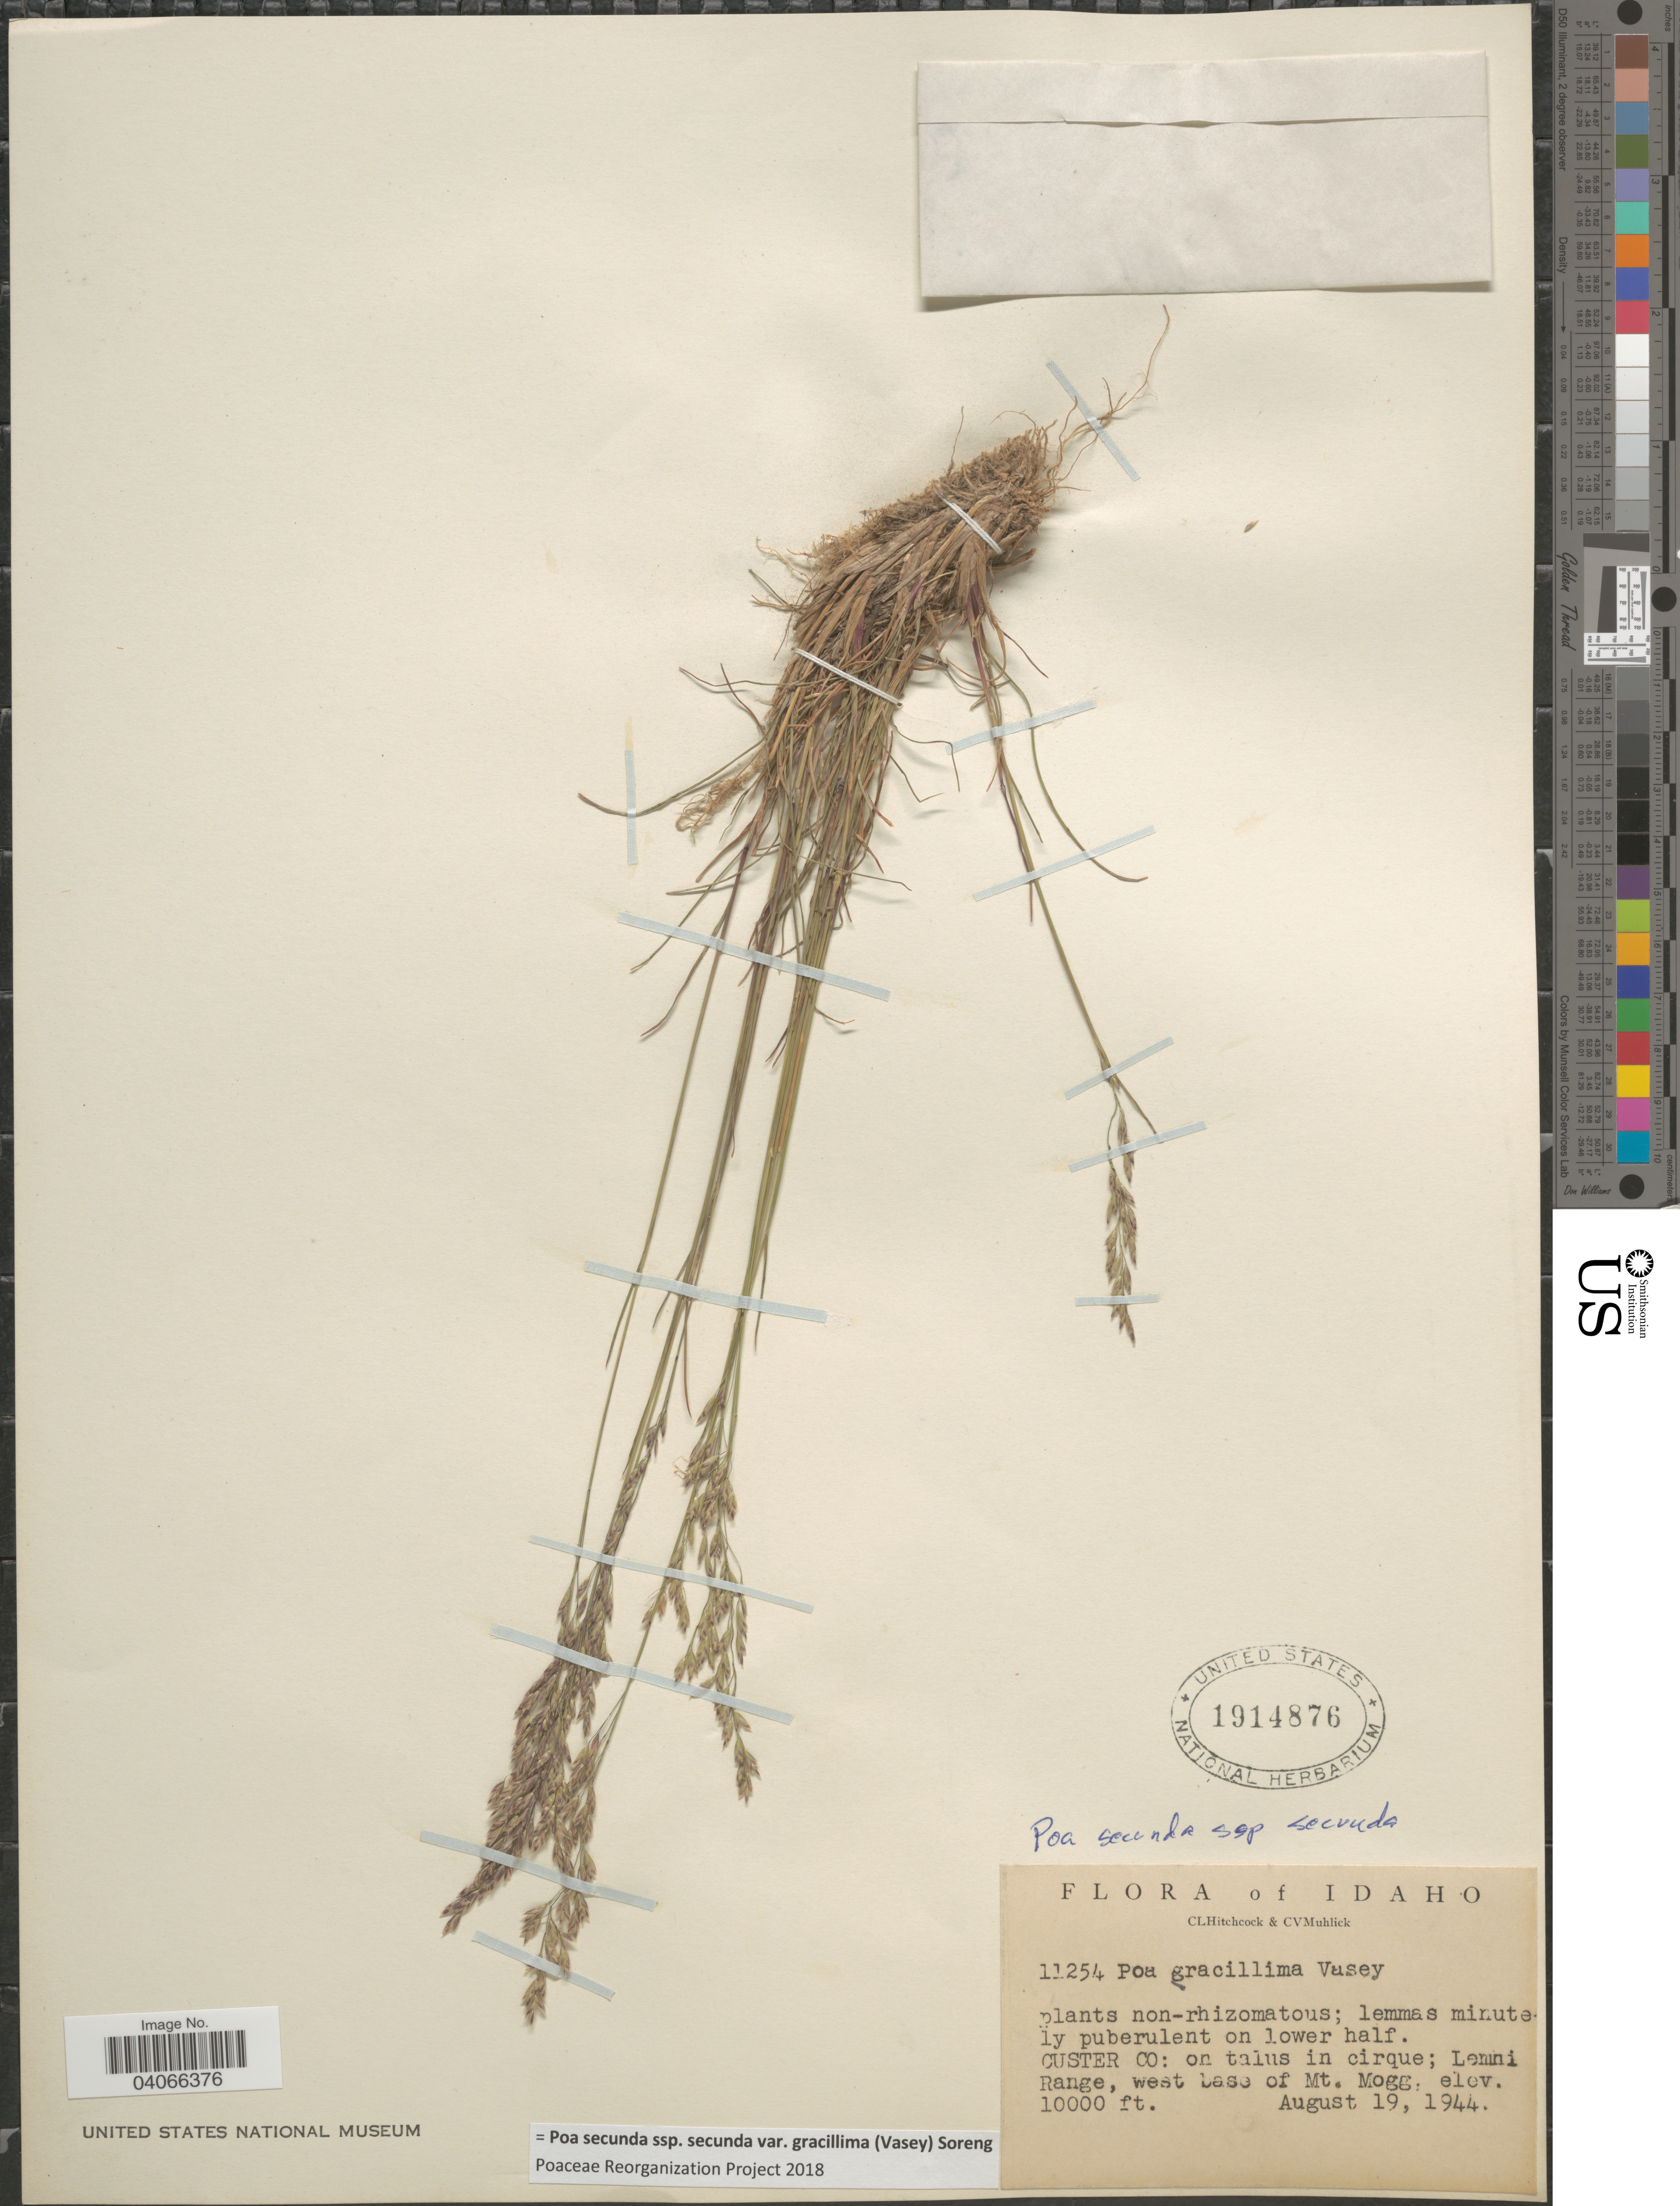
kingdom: Plantae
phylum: Tracheophyta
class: Liliopsida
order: Poales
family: Poaceae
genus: Poa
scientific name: Poa secunda subsp. secunda var. gracillima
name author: (Vasey) Soreng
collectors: C. L. Hitchcock & C. V. Muhlick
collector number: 11254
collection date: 1944-08-19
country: United States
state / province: Idaho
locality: Custer Co: on talus in cirque; Lemni Range, west base of Mt. Mogg.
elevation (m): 3048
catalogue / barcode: US 1914876